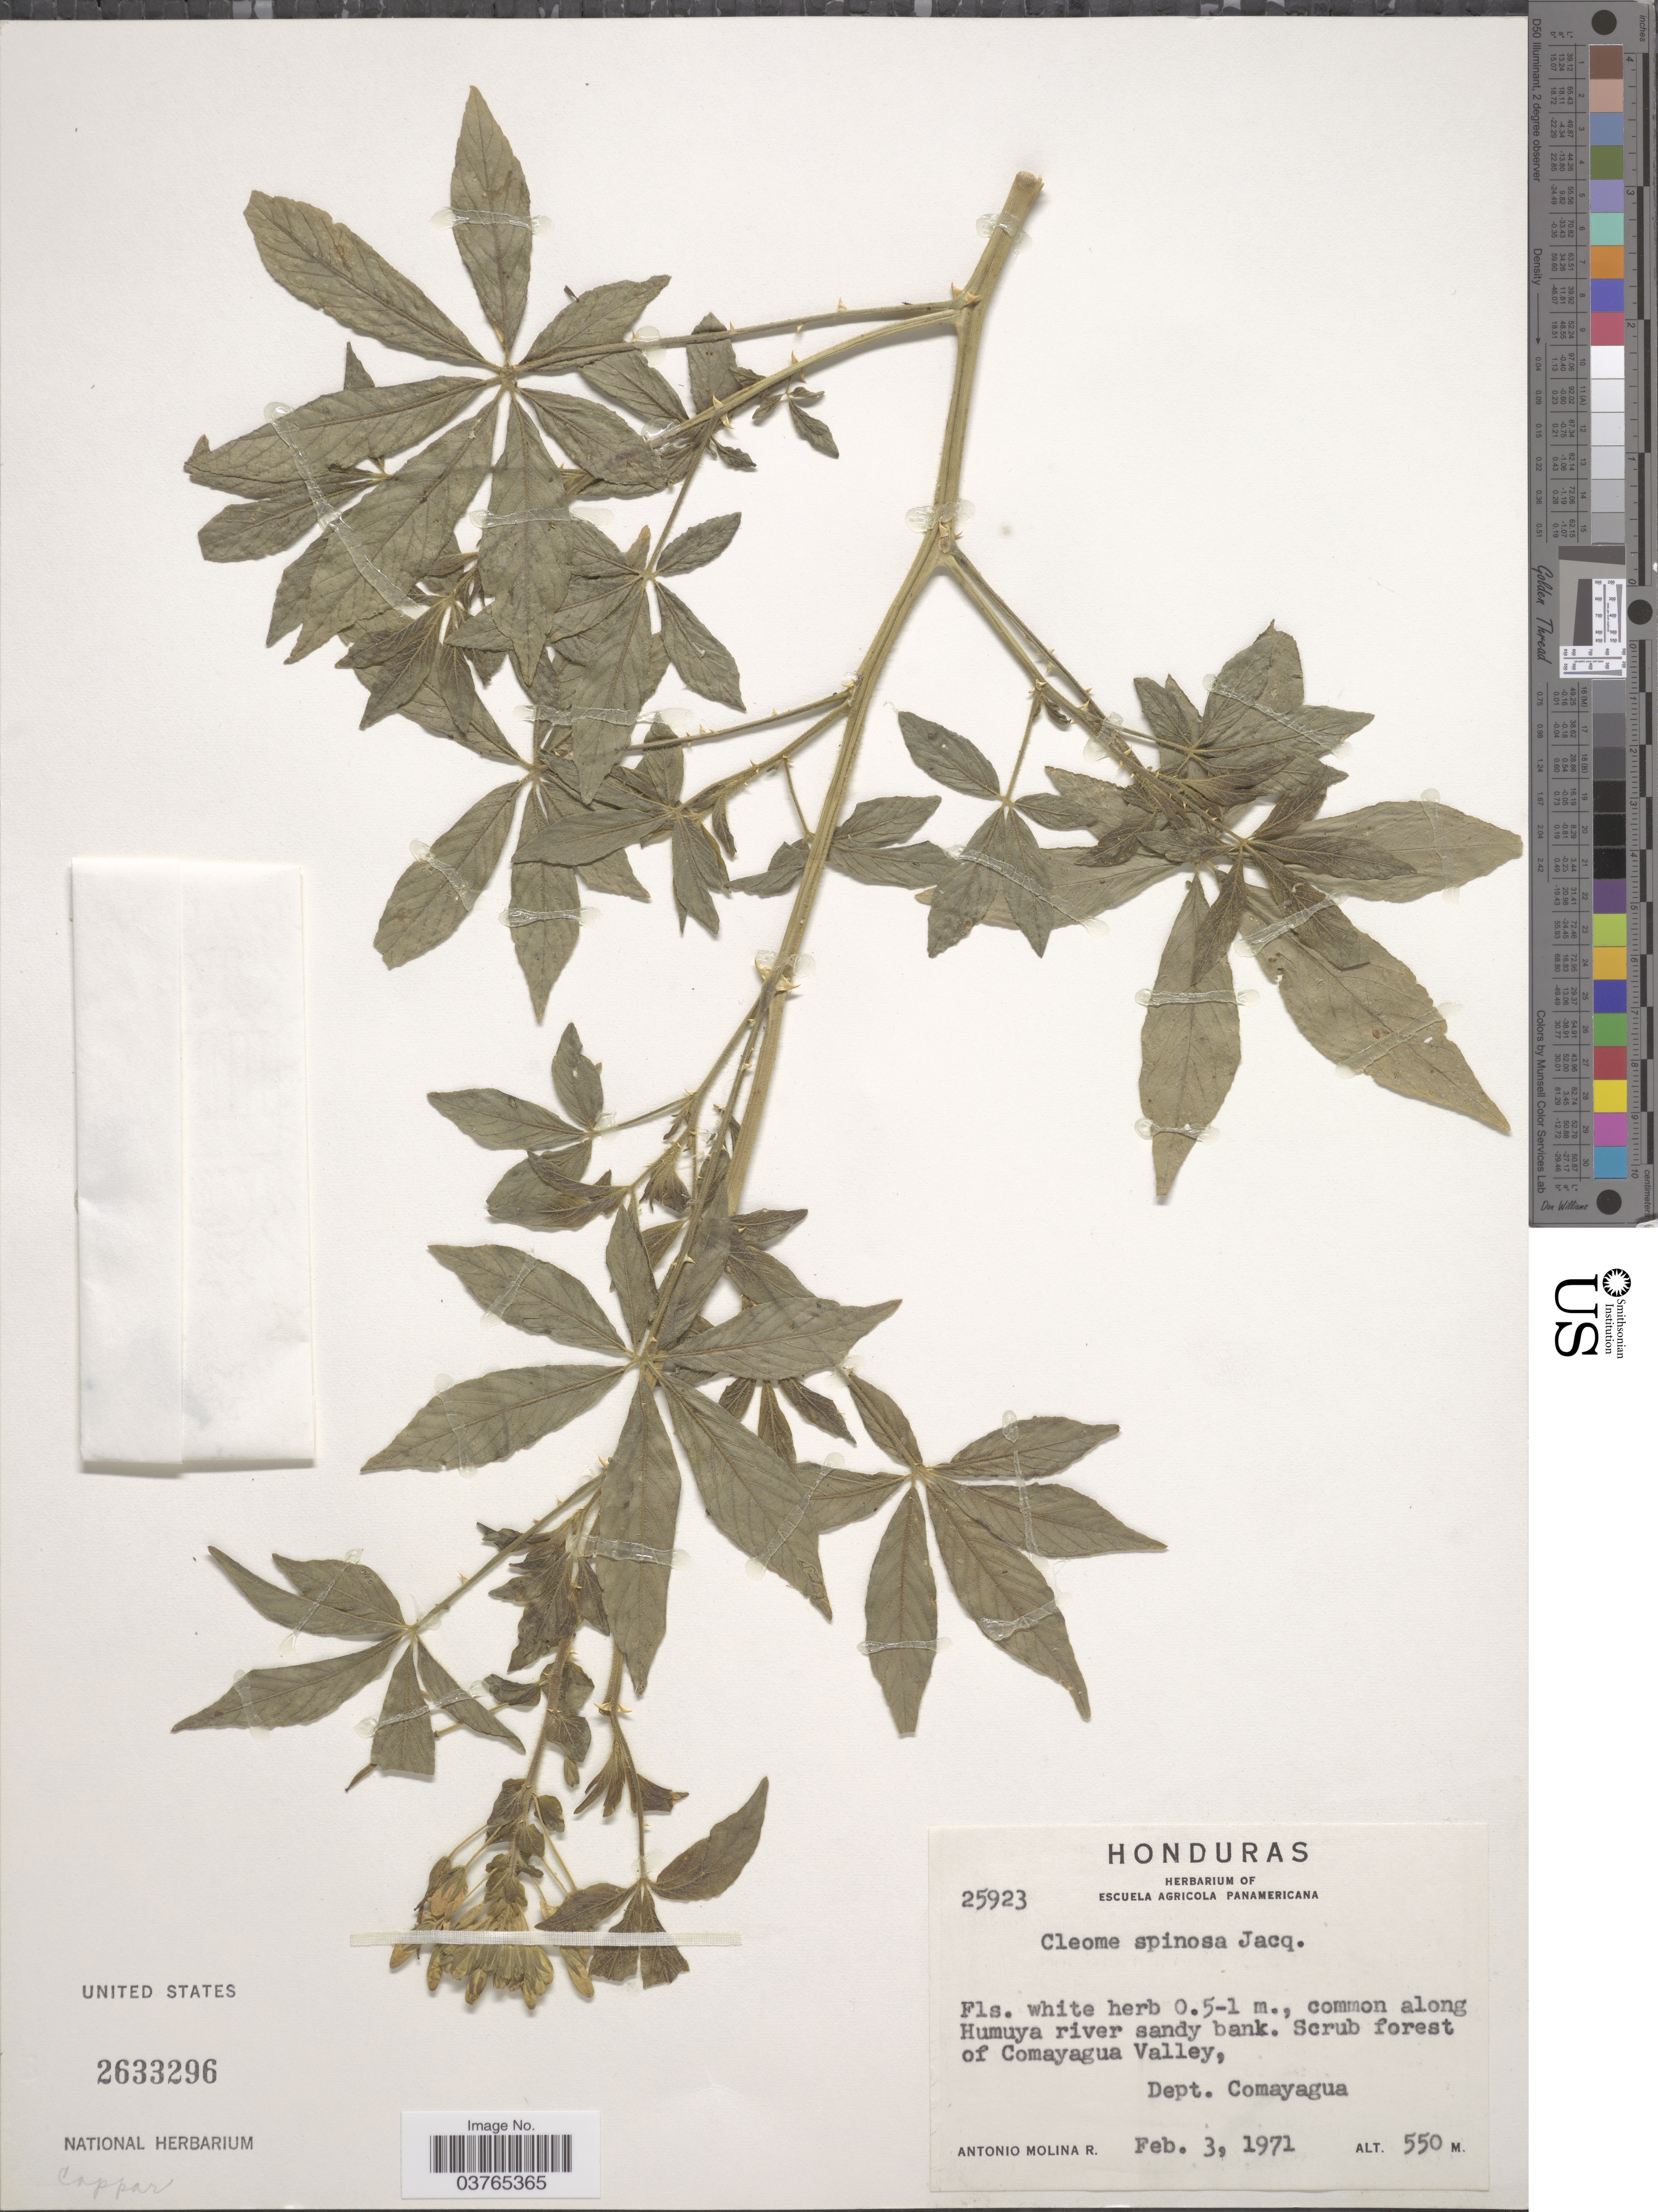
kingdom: Plantae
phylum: Tracheophyta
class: Magnoliopsida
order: Brassicales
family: Cleomaceae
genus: Tarenaya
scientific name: Tarenaya spinosa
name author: (Jacq.) Raf.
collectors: A. Molina R.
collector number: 25923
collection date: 1971-02-03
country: Honduras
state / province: Comayagua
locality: Along Humuya river sandy bank. Scrub forest of Comayagua Valley, Dept. Comayagua.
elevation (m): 550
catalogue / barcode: US 2633296